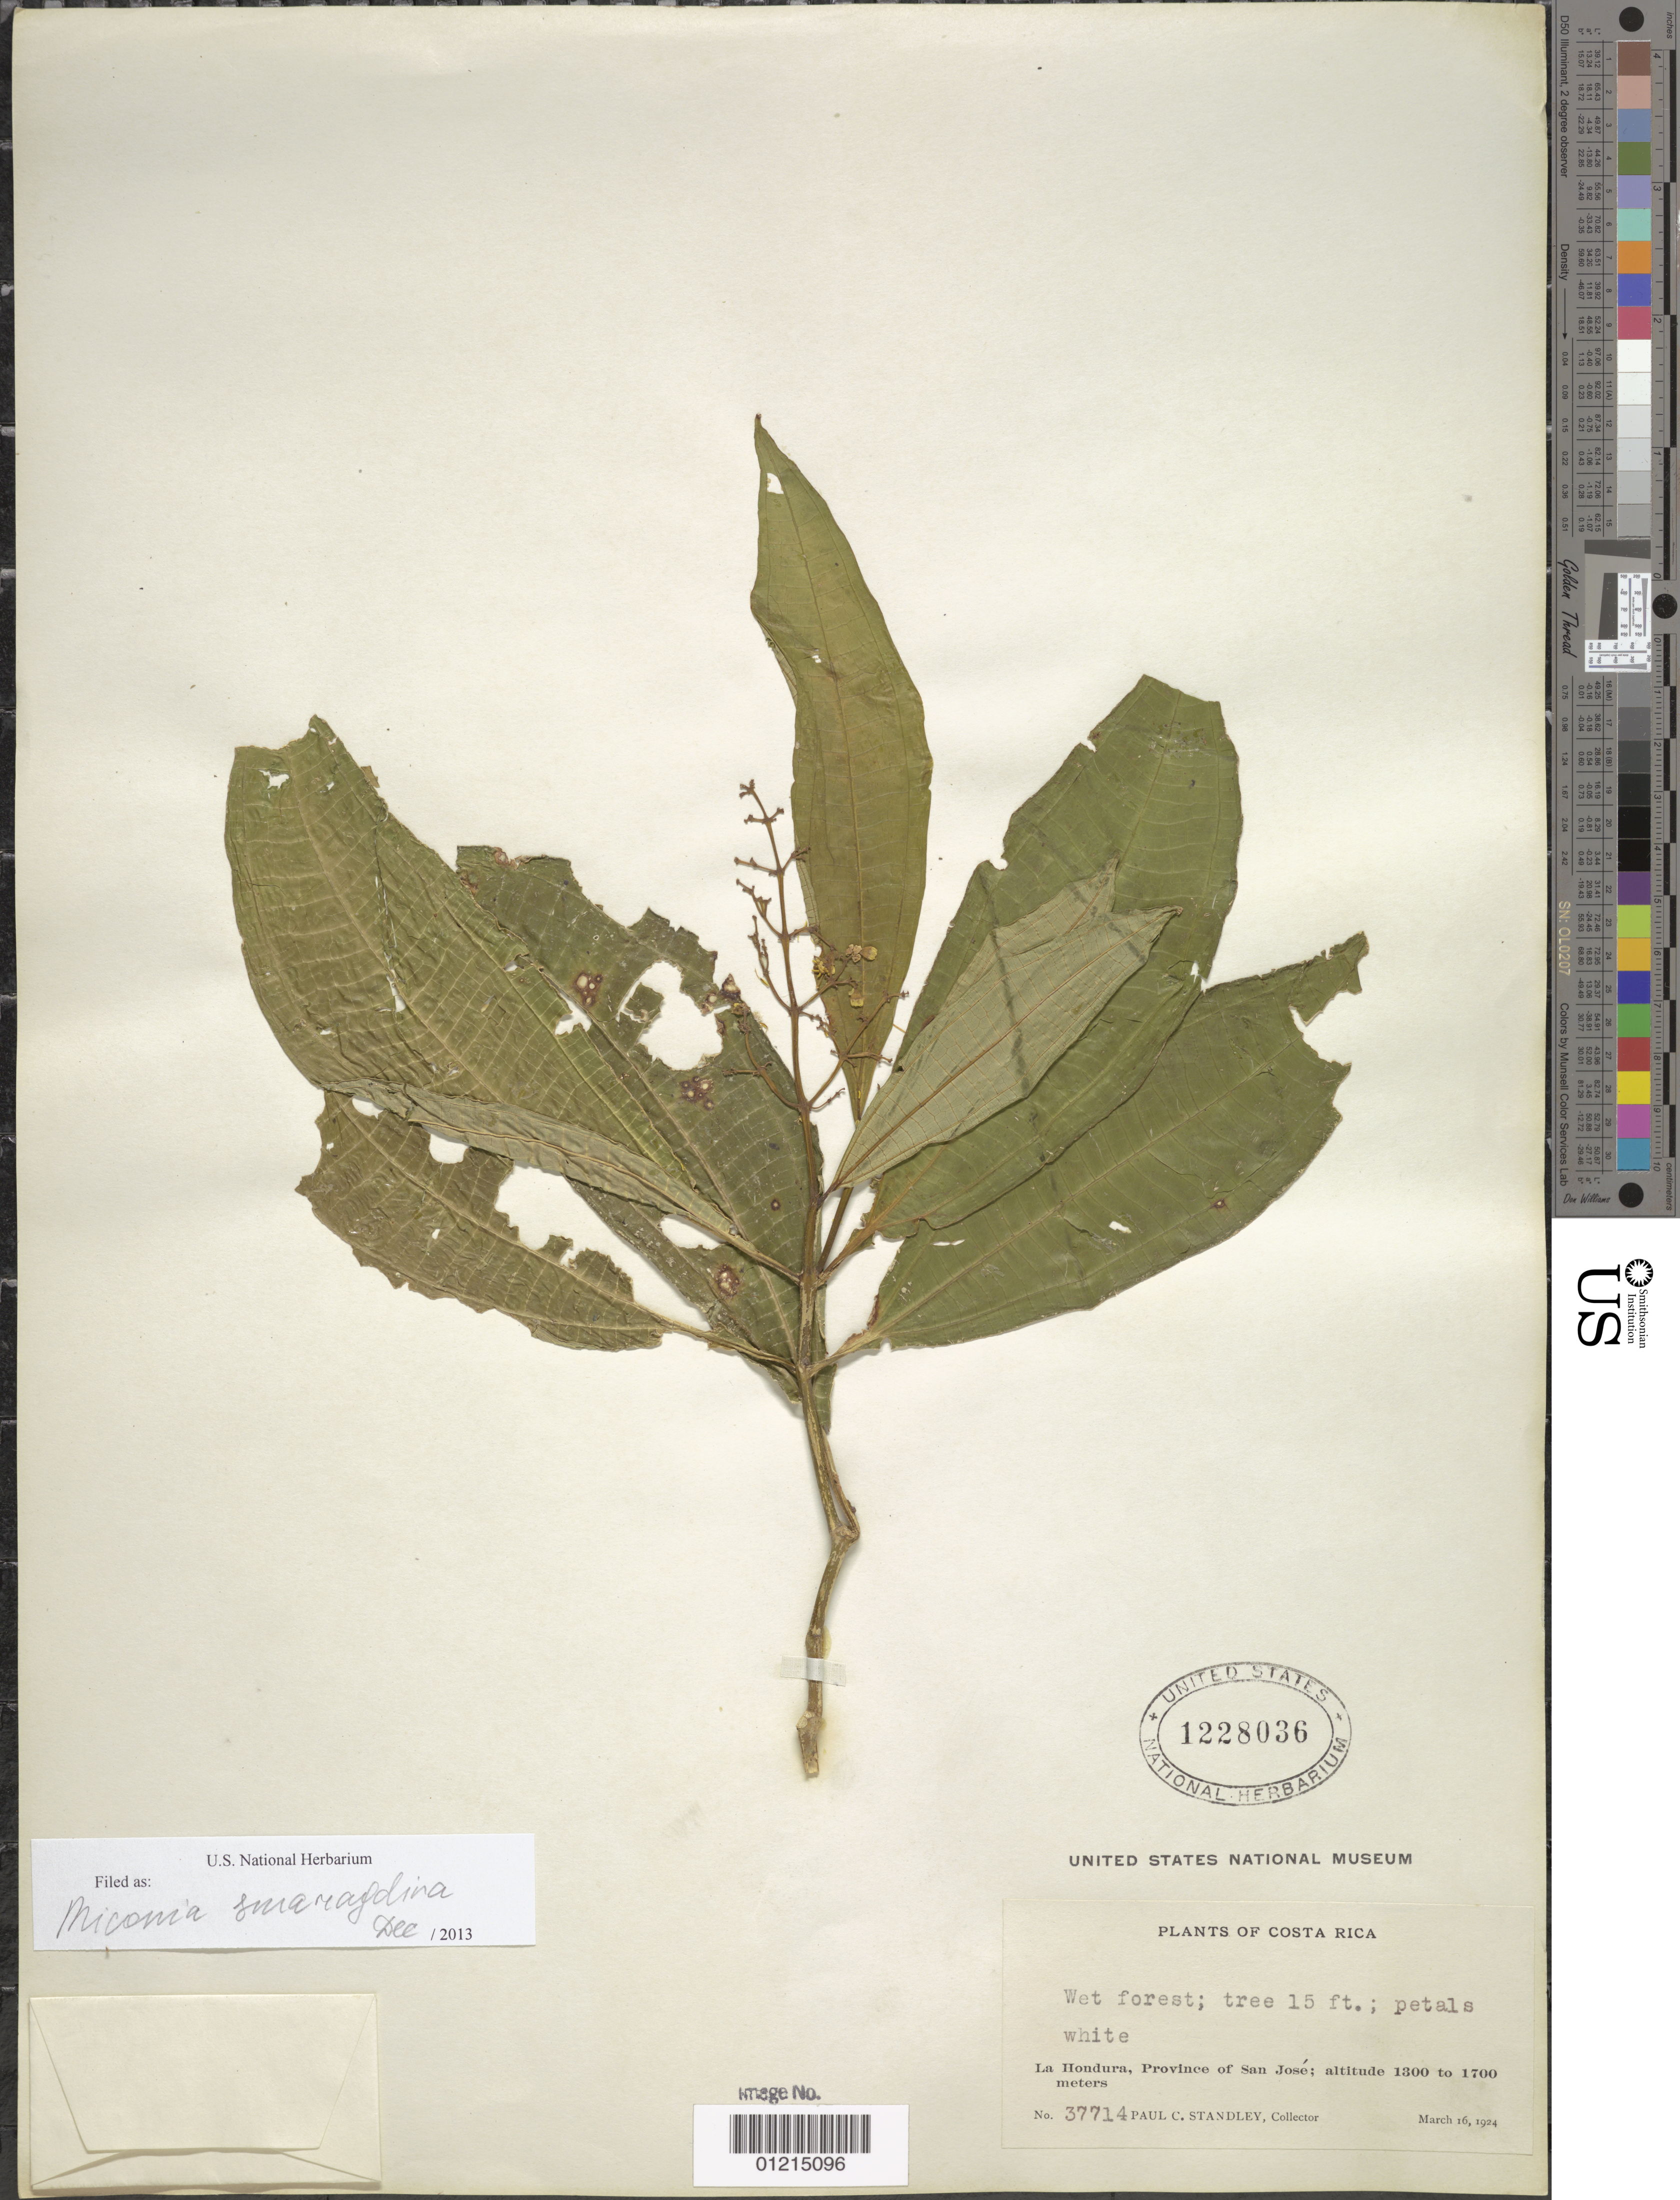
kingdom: Plantae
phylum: Tracheophyta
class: Magnoliopsida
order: Myrtales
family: Melastomataceae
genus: Miconia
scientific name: Miconia smaragdina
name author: Naudin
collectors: P. C. Standley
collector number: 37714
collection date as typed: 16 Mar 1924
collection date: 1924-03-16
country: Costa Rica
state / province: San José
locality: La Hondura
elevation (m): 1300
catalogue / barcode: US 1228036